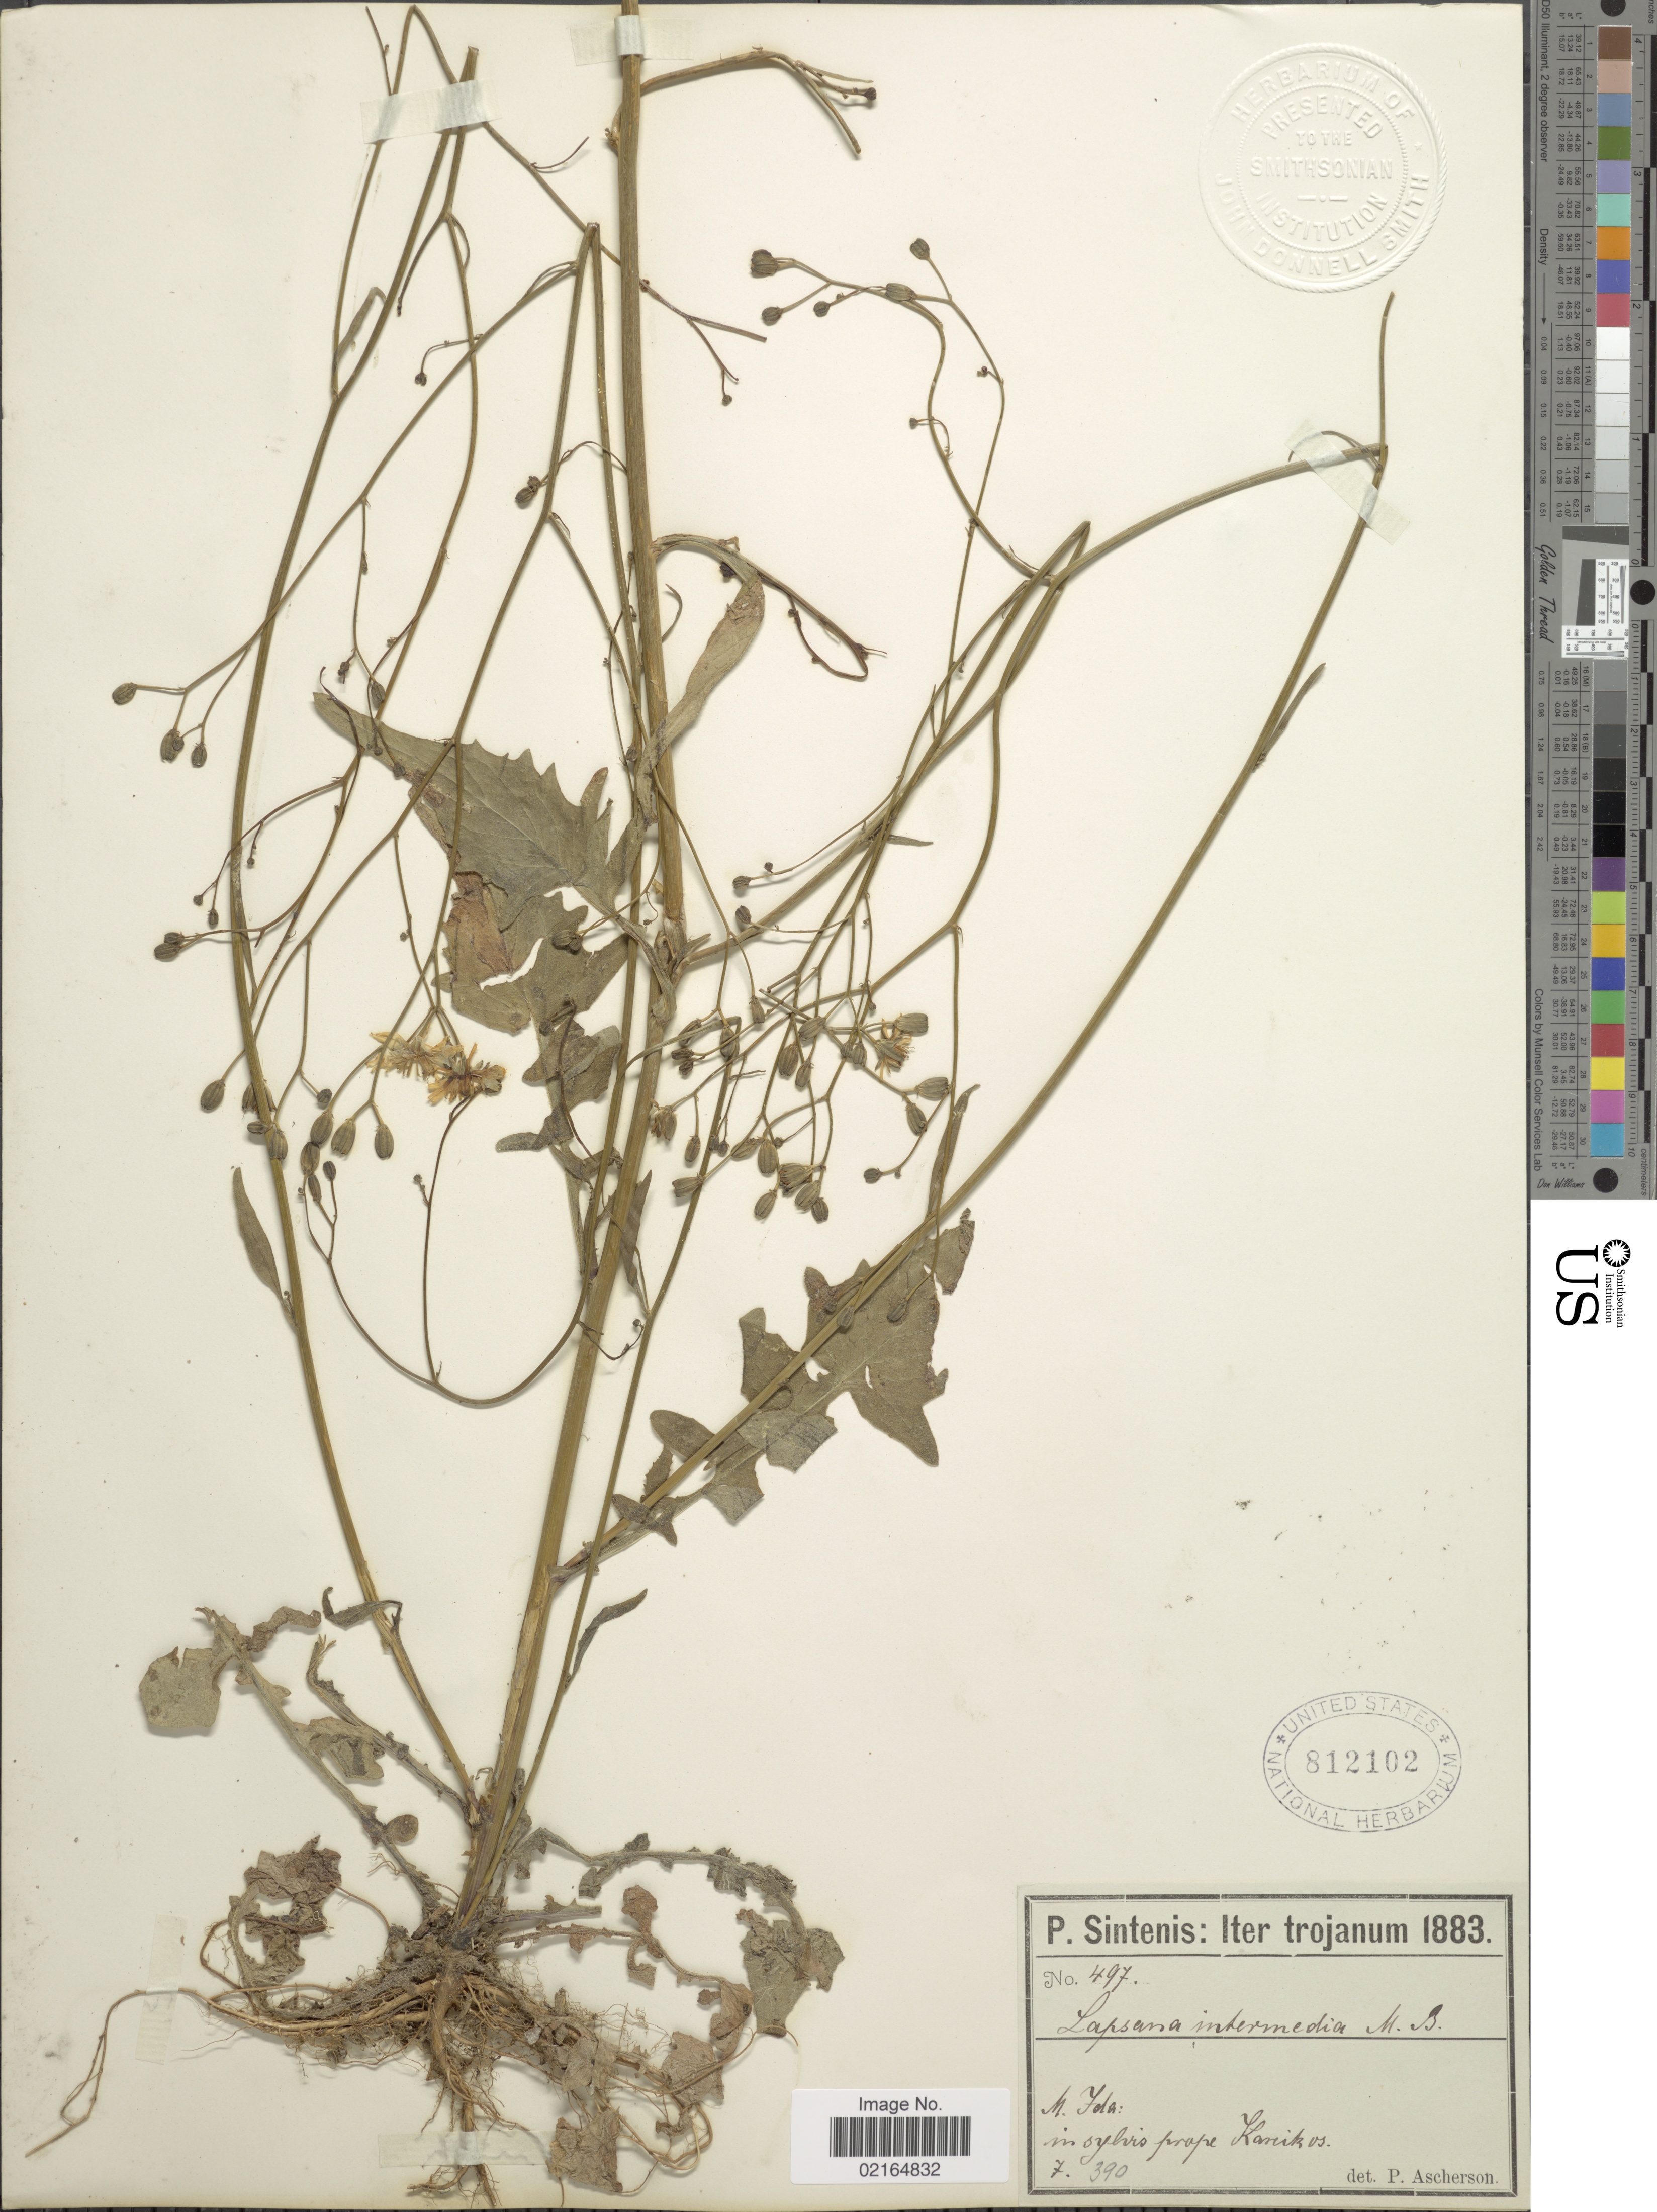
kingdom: Plantae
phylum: Tracheophyta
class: Magnoliopsida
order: Asterales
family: Asteraceae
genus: Lapsana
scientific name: Lapsana intermedia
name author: M. Bieb.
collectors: P. Sintenis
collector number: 497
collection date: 1883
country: Turkey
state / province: Balikesir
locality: Iter trojanum, M. Ida: in sylvis prope Kareikos. [interpreted]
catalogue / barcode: US 812102